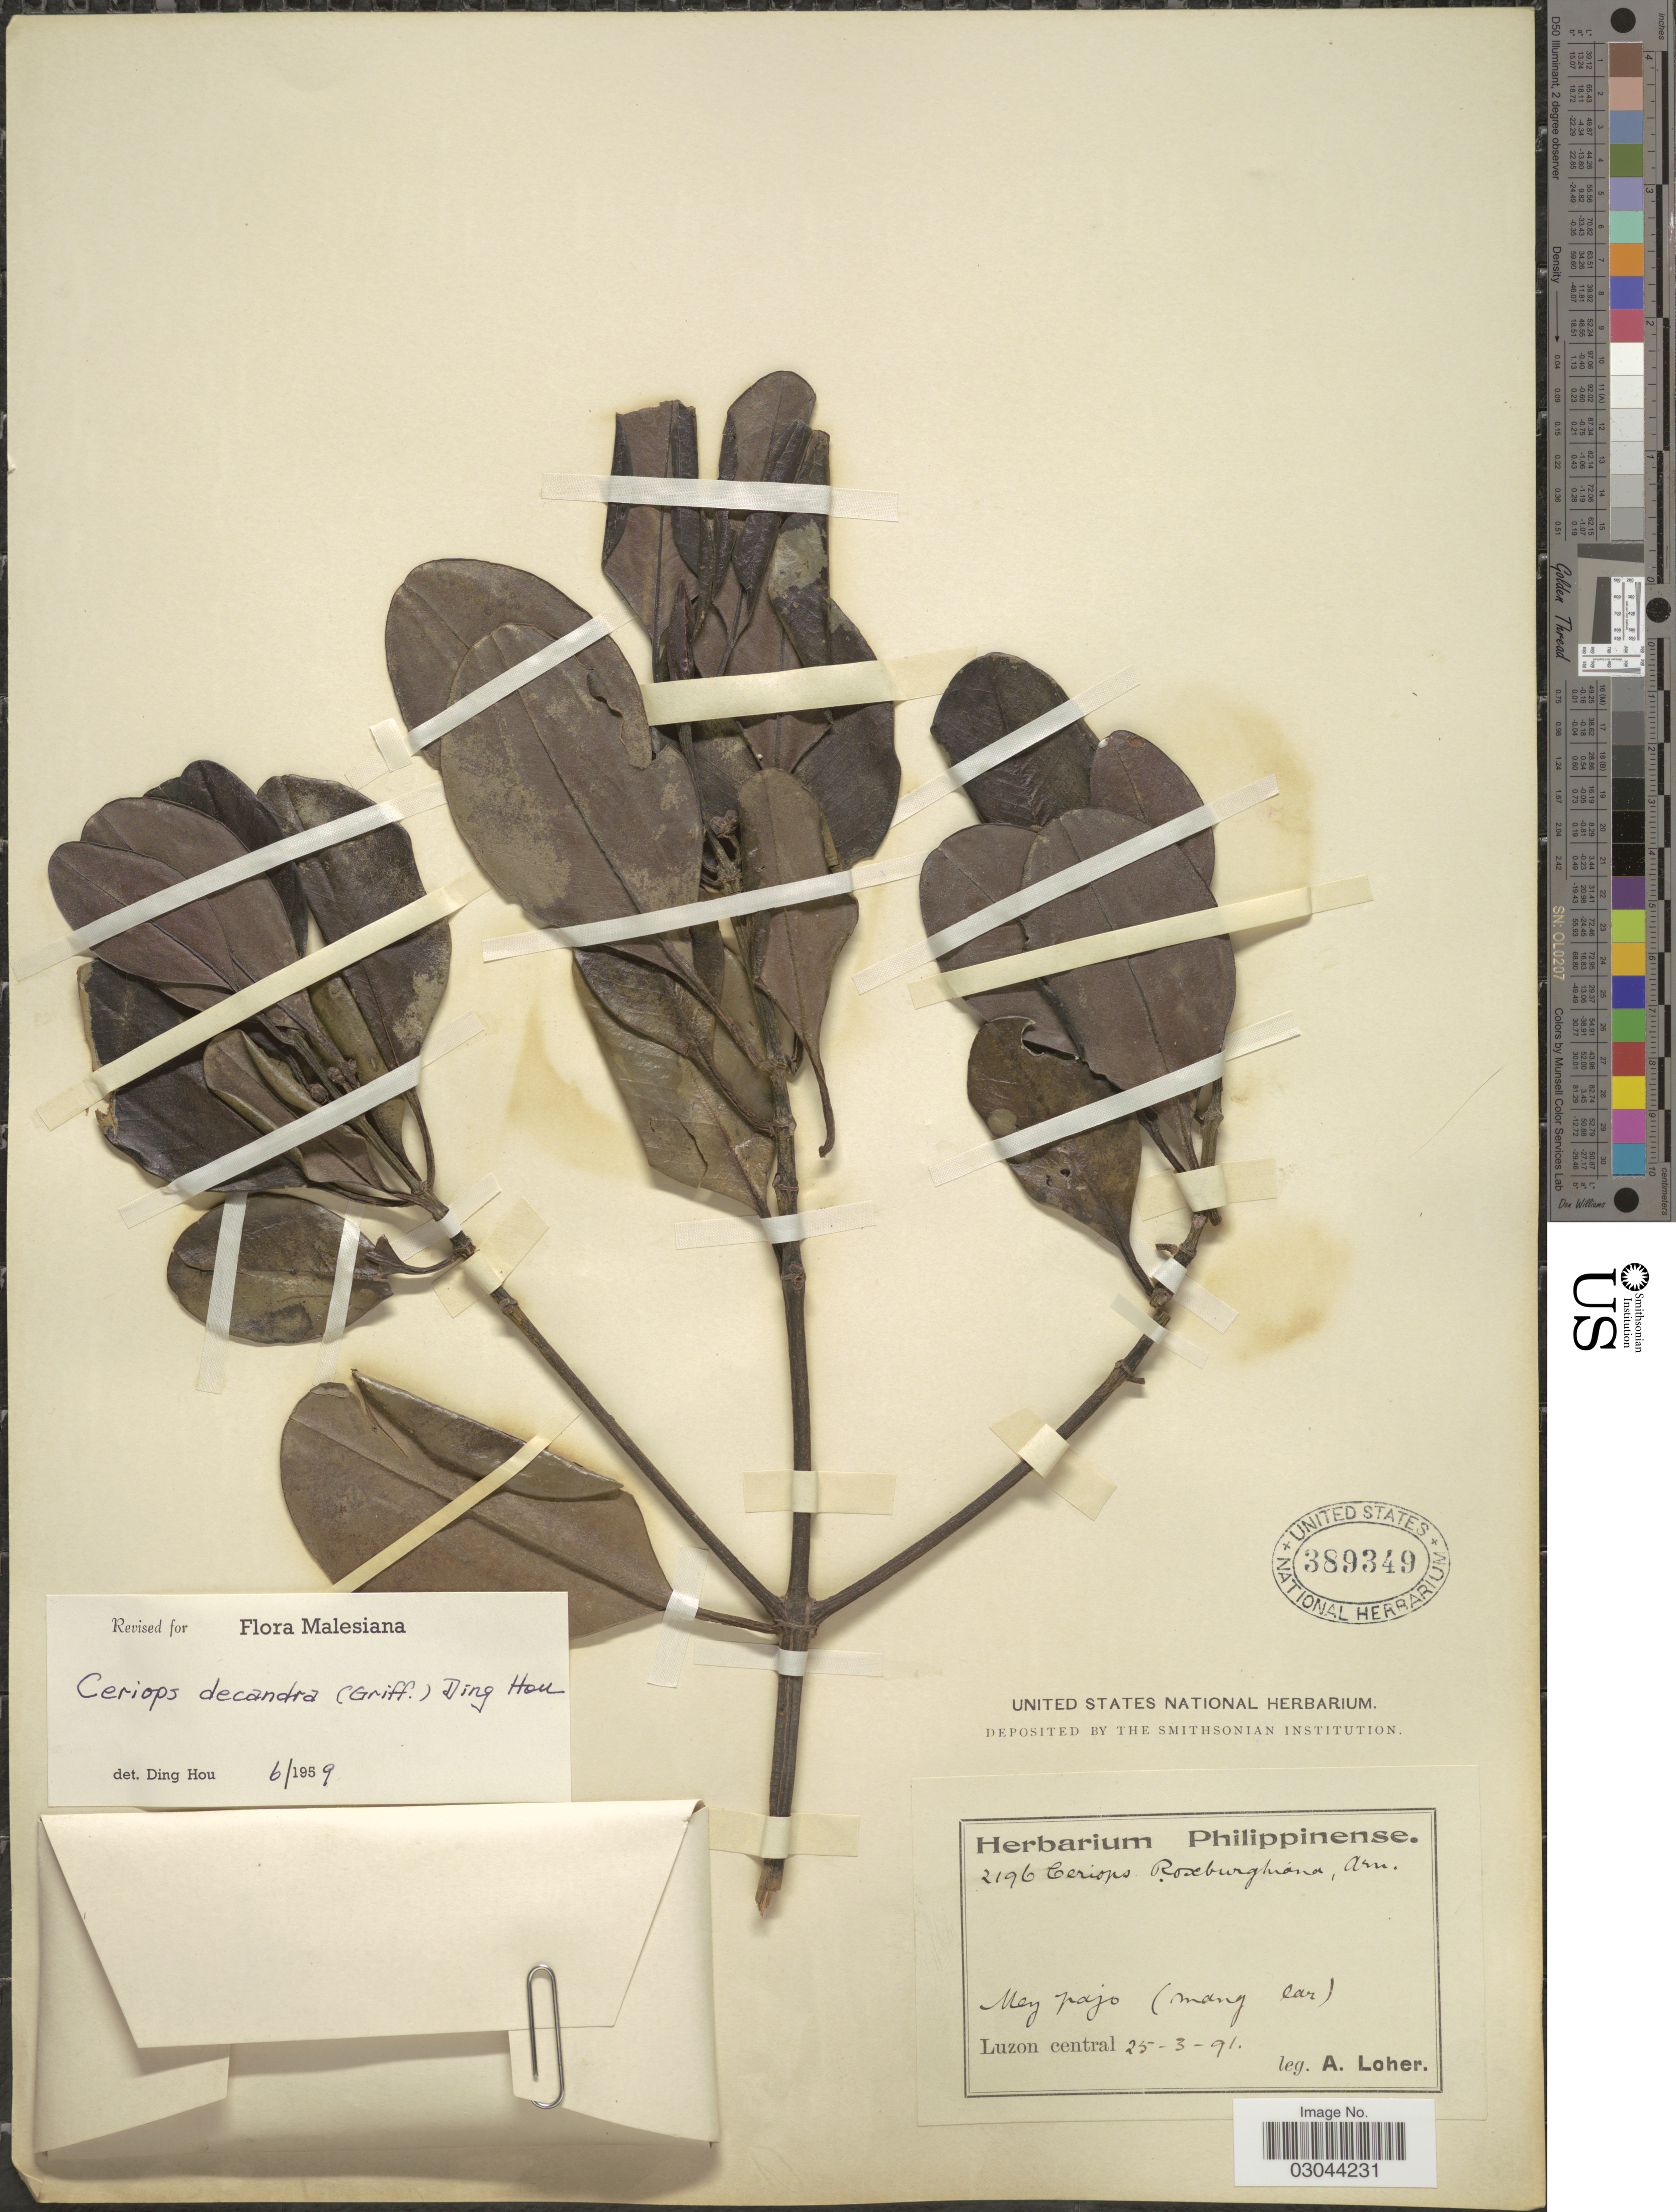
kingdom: Plantae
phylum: Tracheophyta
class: Magnoliopsida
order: Malpighiales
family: Rhizophoraceae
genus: Ceriops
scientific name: Ceriops decandra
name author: (Griff.) Ding Hou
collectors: A. Loher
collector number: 2196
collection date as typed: Transcribed d/m/y: 25/3/91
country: Philippines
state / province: Central Luzon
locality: Mey Pajo (manglar). Luzon central.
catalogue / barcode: US 389349